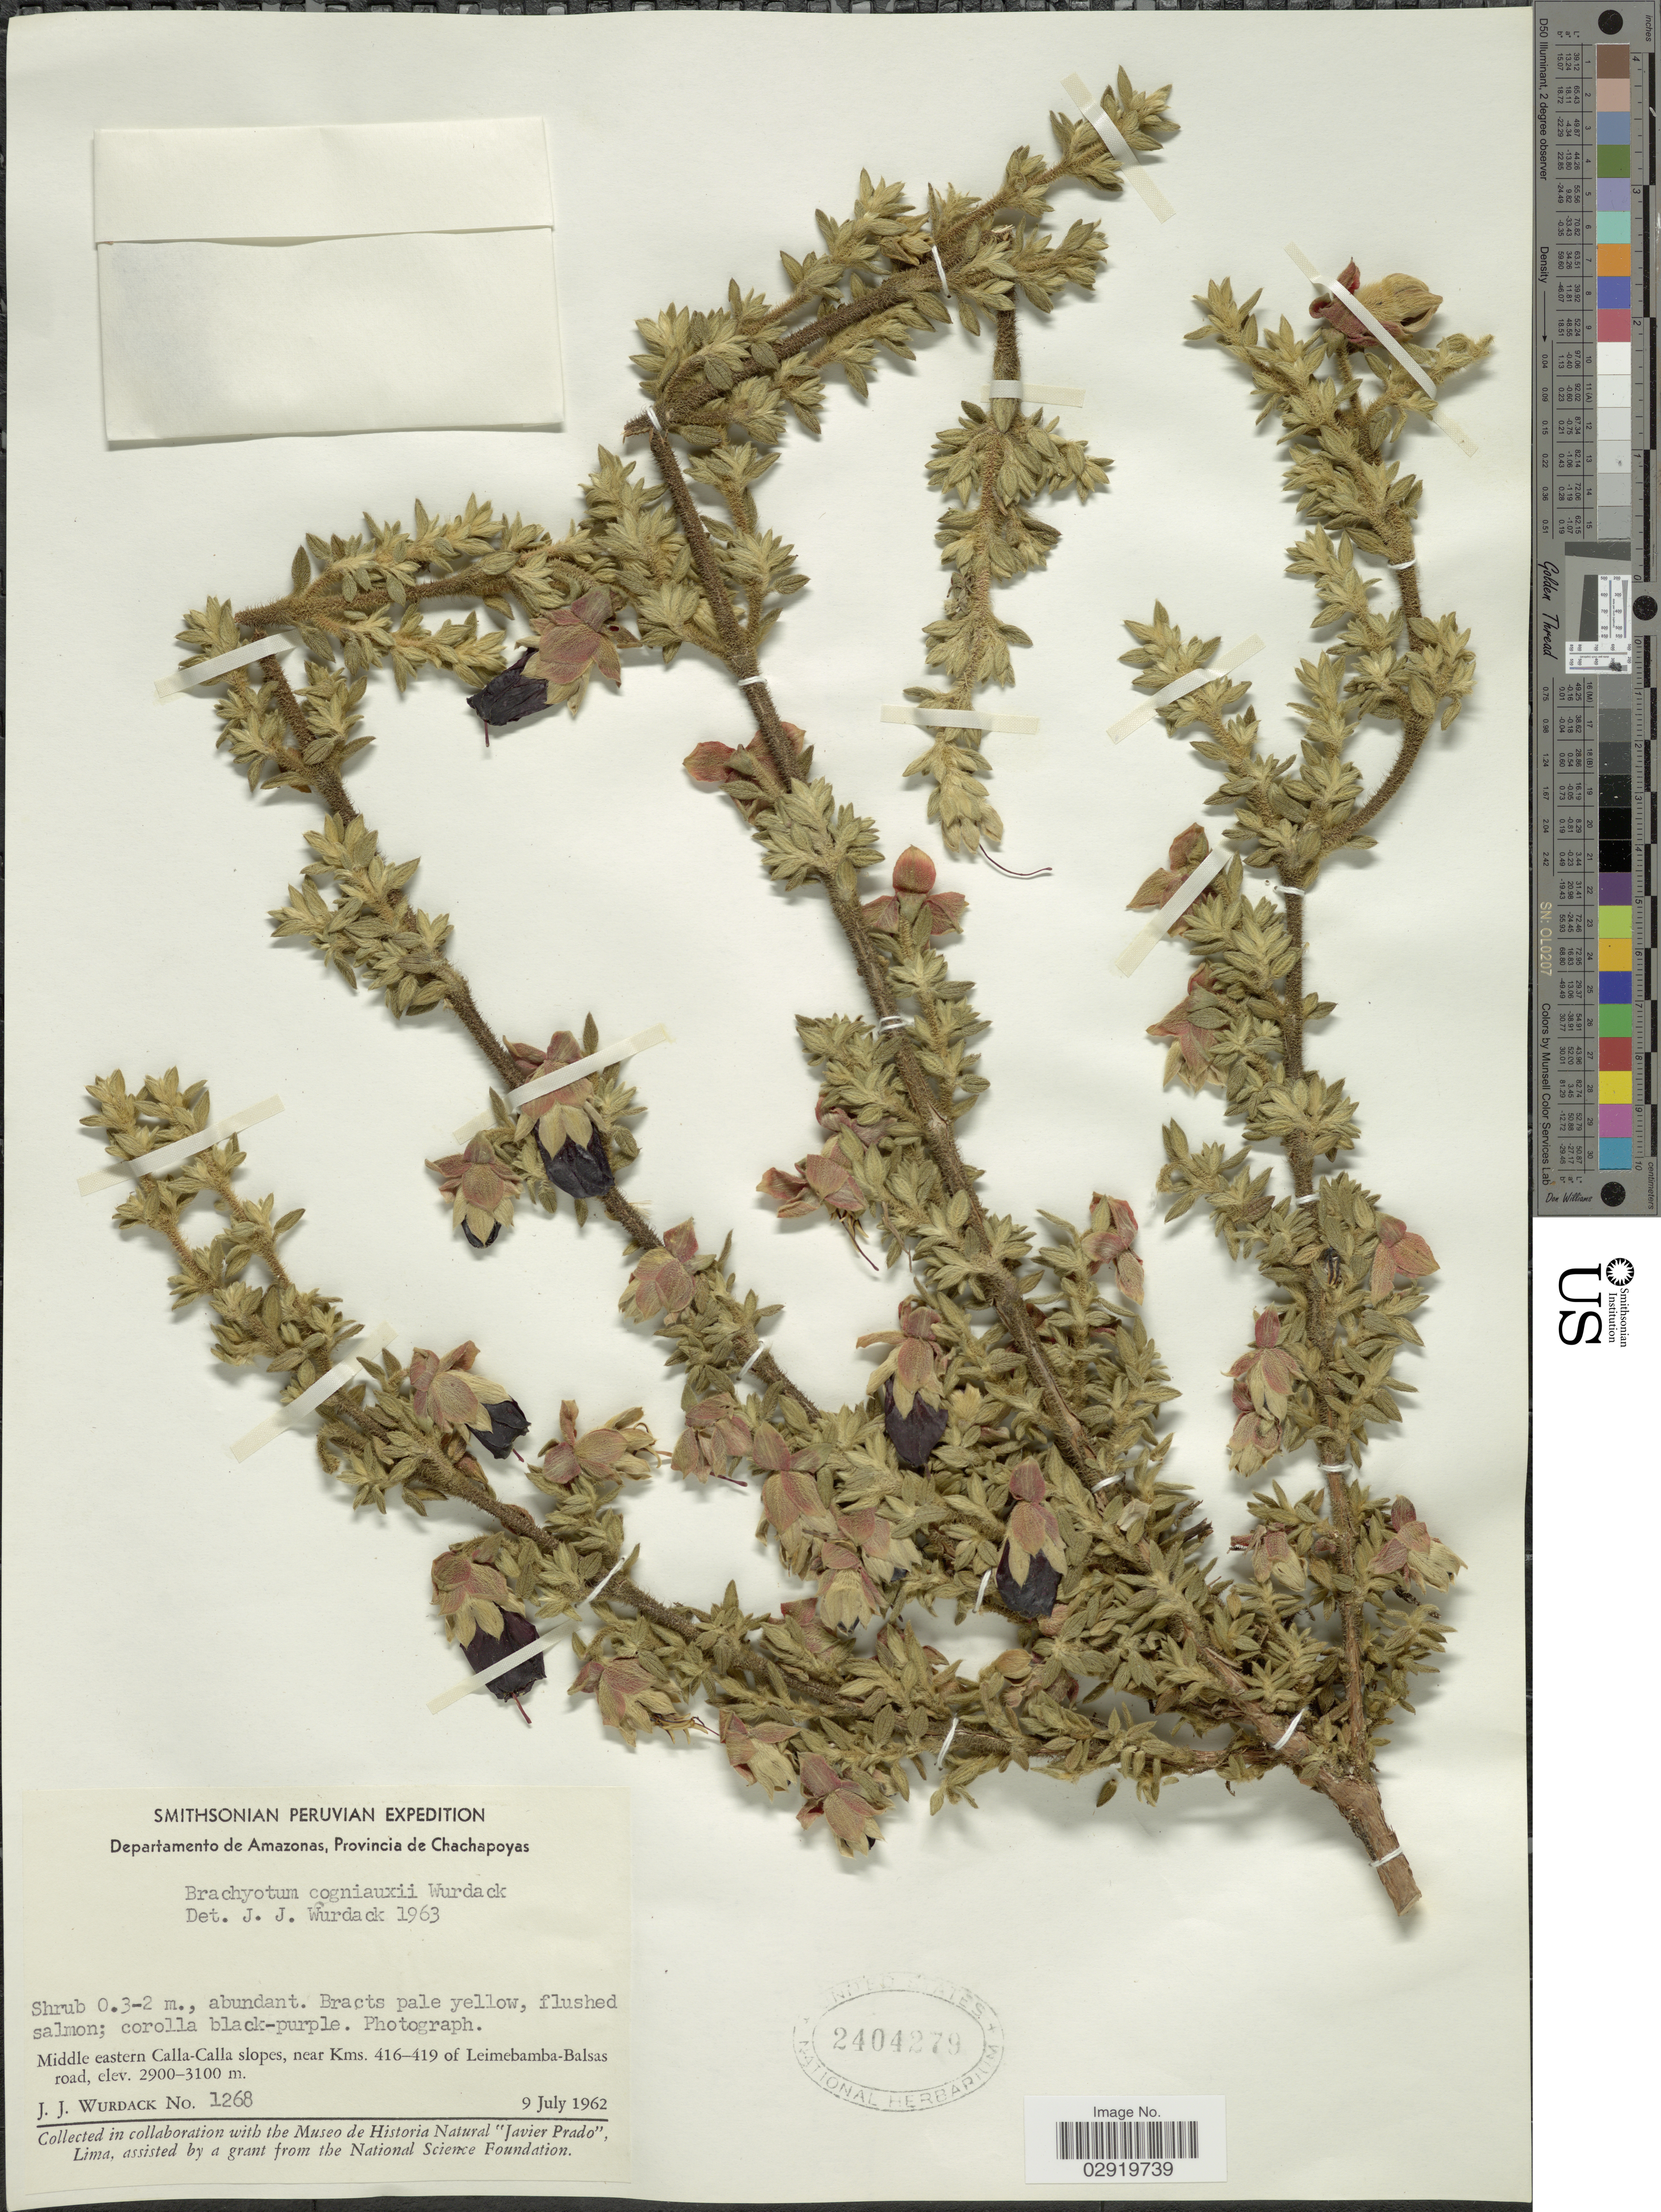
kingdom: Plantae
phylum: Tracheophyta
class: Magnoliopsida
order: Myrtales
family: Melastomataceae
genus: Brachyotum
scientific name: Brachyotum cogniauxii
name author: Wurdack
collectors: J. J. Wurdack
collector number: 1268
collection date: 1962-07-09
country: Peru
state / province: Amazonas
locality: Departamento de Amazonas, Provincia de Chachapoyas. Middle eastern Calla-Calla slopes, near Kms. 416-419 of Leimebamba-Balsas road.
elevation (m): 2900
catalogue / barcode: US 2404279